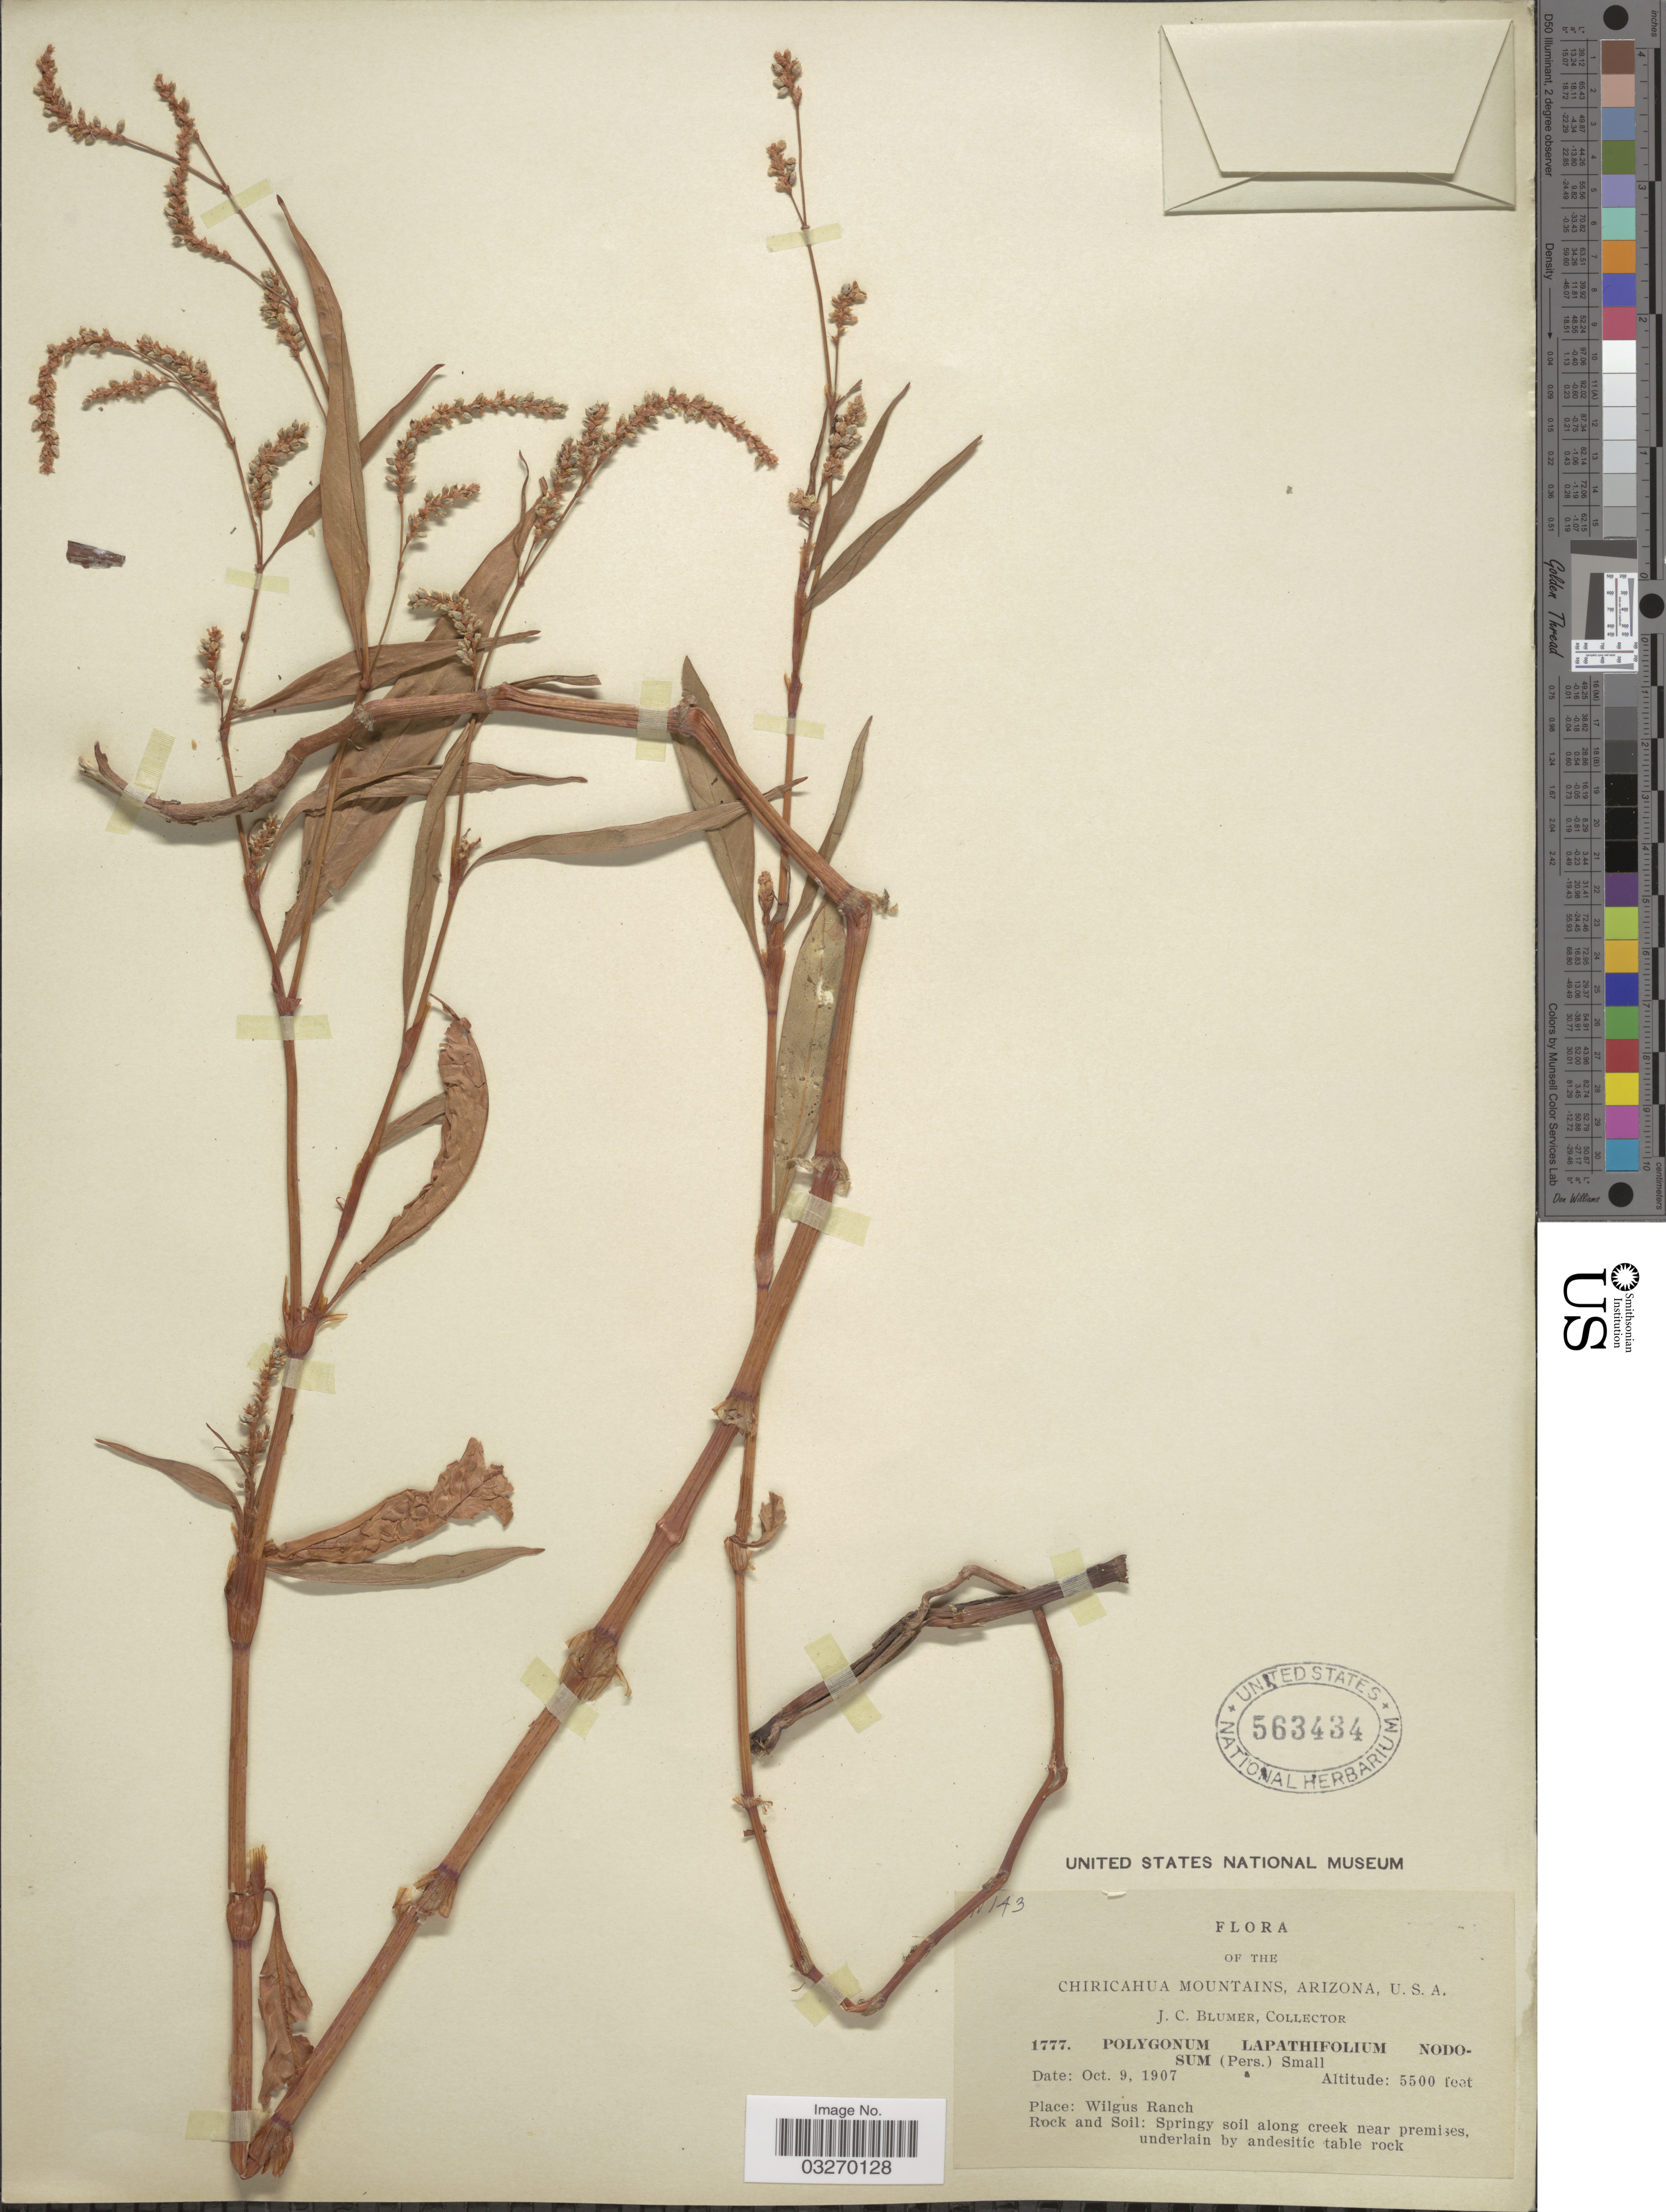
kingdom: Plantae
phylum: Tracheophyta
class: Magnoliopsida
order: Caryophyllales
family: Polygonaceae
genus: Persicaria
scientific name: Persicaria lapathifolia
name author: (L.) Delarbre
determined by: Atha, D. E.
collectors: J. C. Blumer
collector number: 1777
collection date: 1907-10-09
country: United States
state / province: Arizona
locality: The Chiricahua Mountains. Wilgus Ranch.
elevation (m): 1676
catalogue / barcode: US 563434